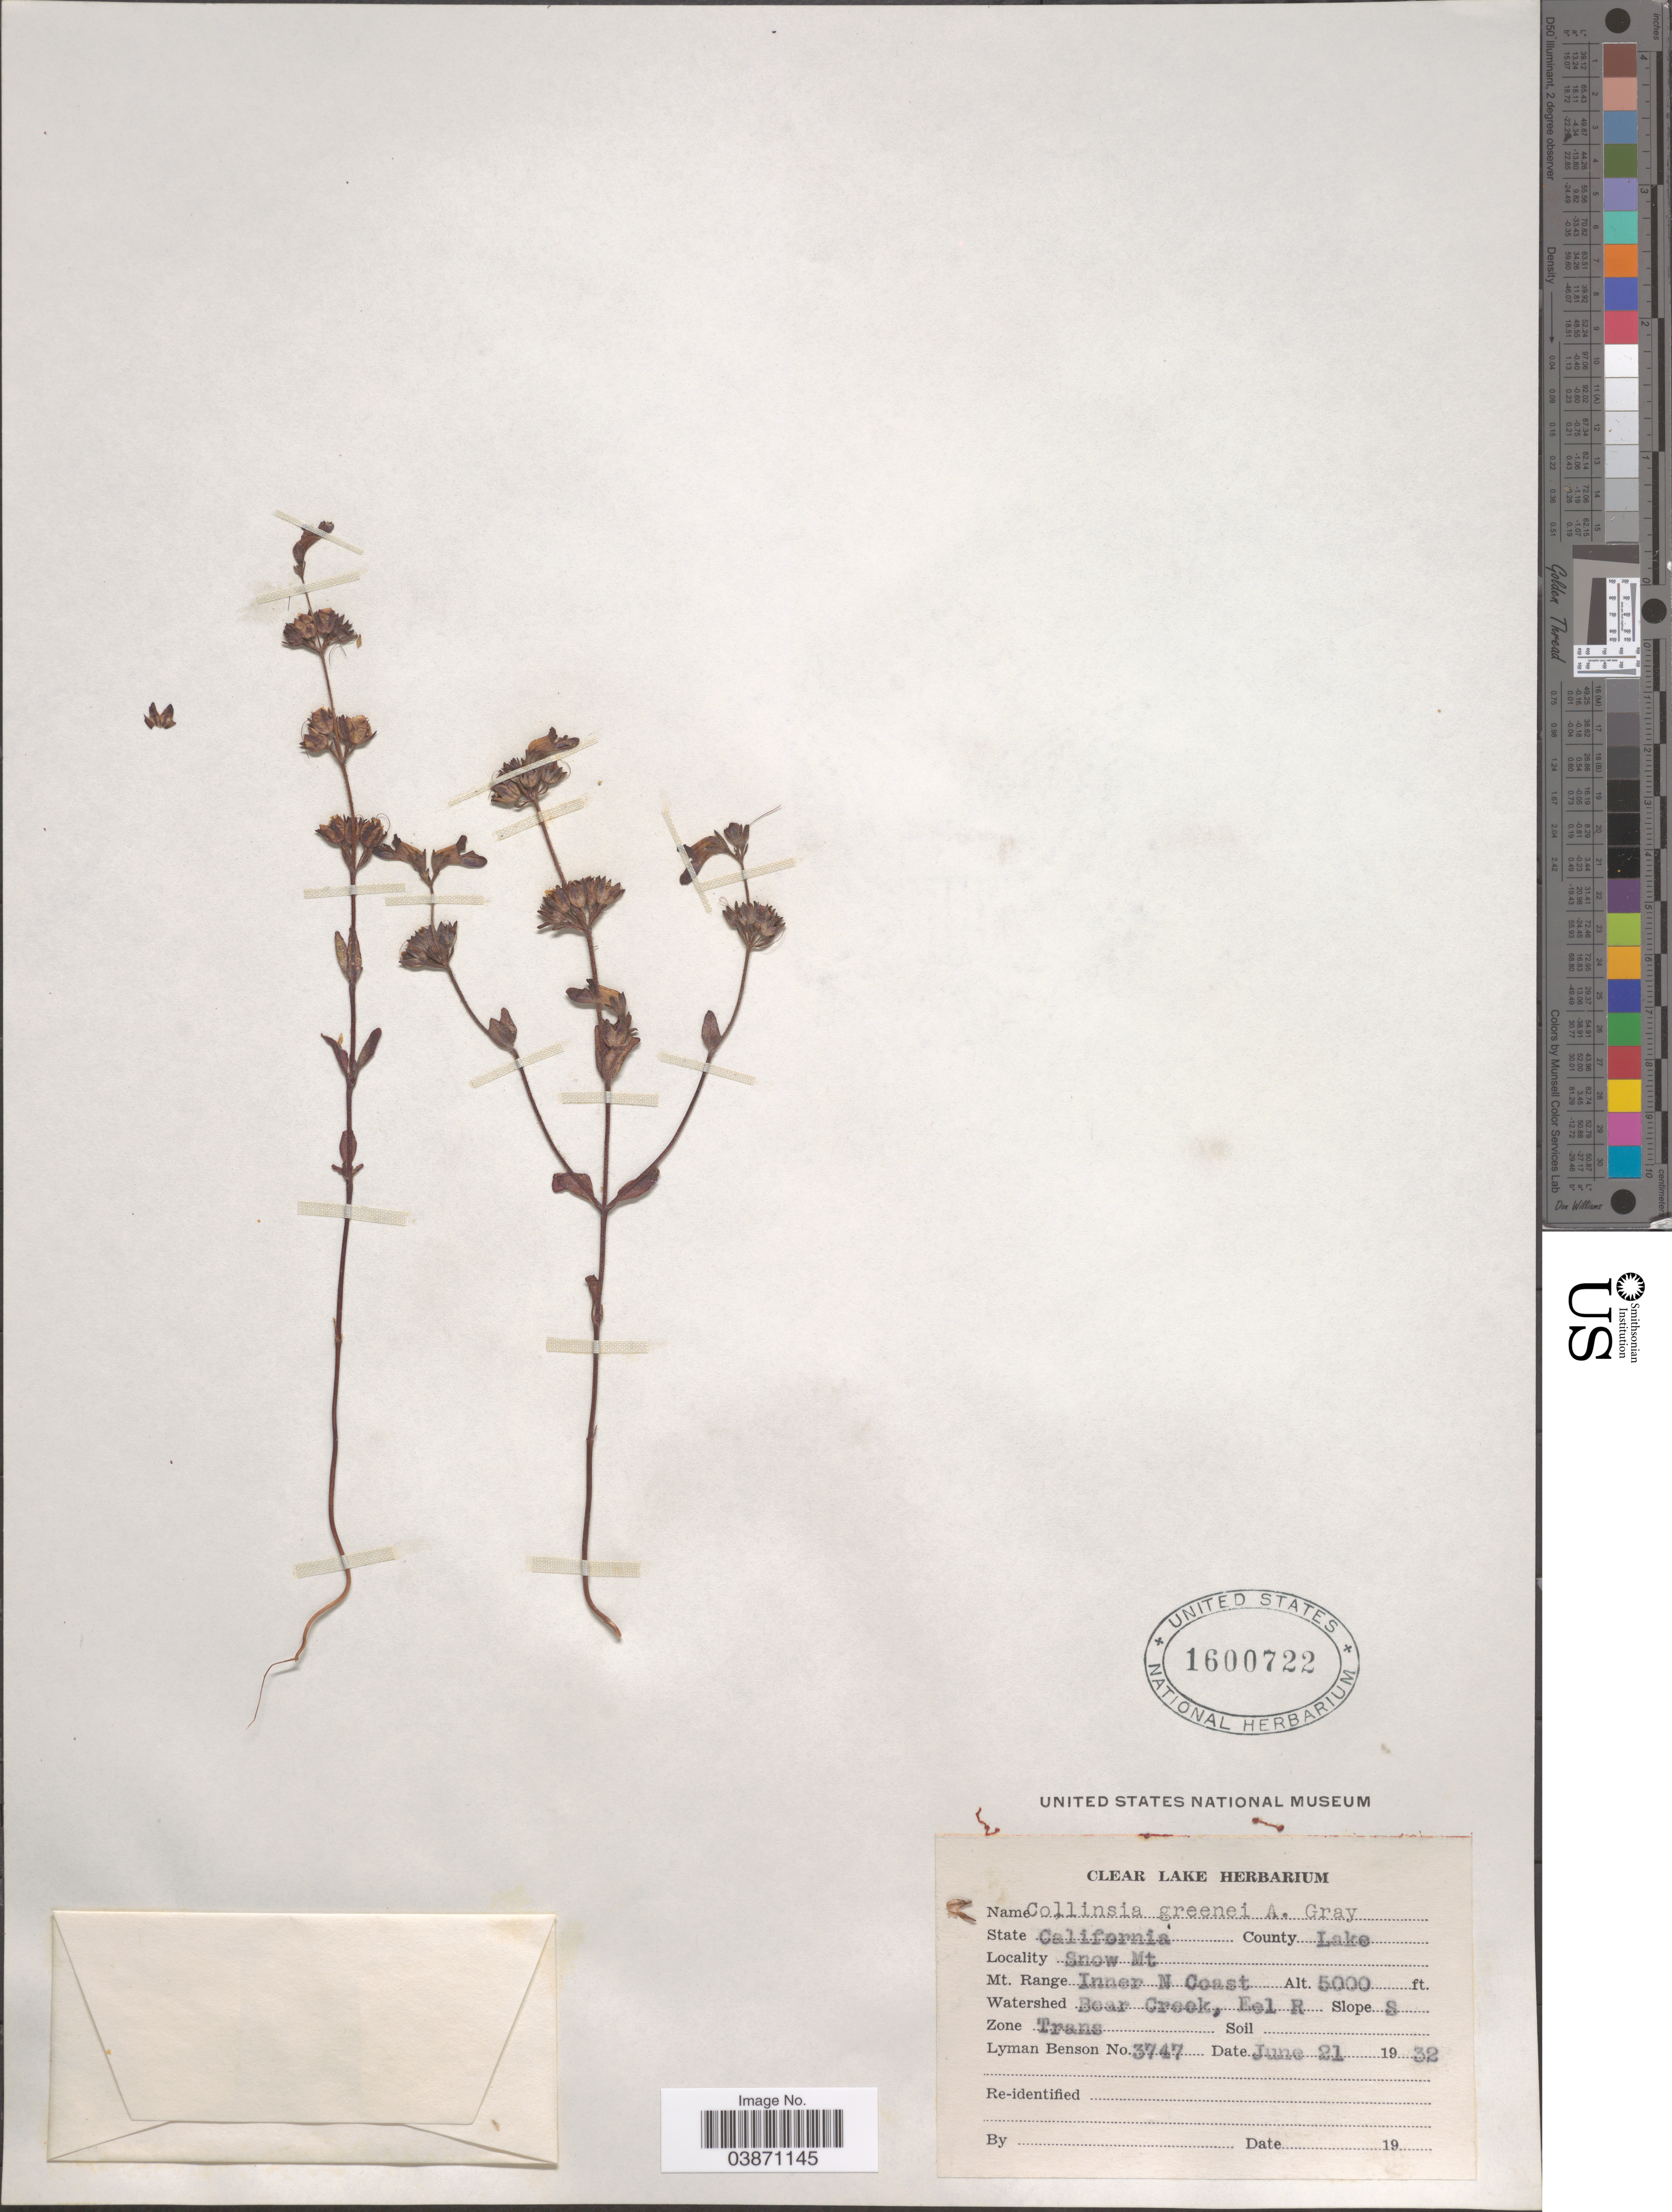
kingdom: Plantae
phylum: Tracheophyta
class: Magnoliopsida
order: Lamiales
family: Plantaginaceae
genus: Collinsia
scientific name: Collinsia greenei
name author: A. Gray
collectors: L. D. Benson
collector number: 3747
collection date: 1932-06-21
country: United States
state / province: California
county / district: Lake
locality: County Lake. Snow Mt. Mt. Range Inner N Coast. Bear Creek, Eel R Slope S. Zone Trans.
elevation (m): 1524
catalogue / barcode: US 1600722